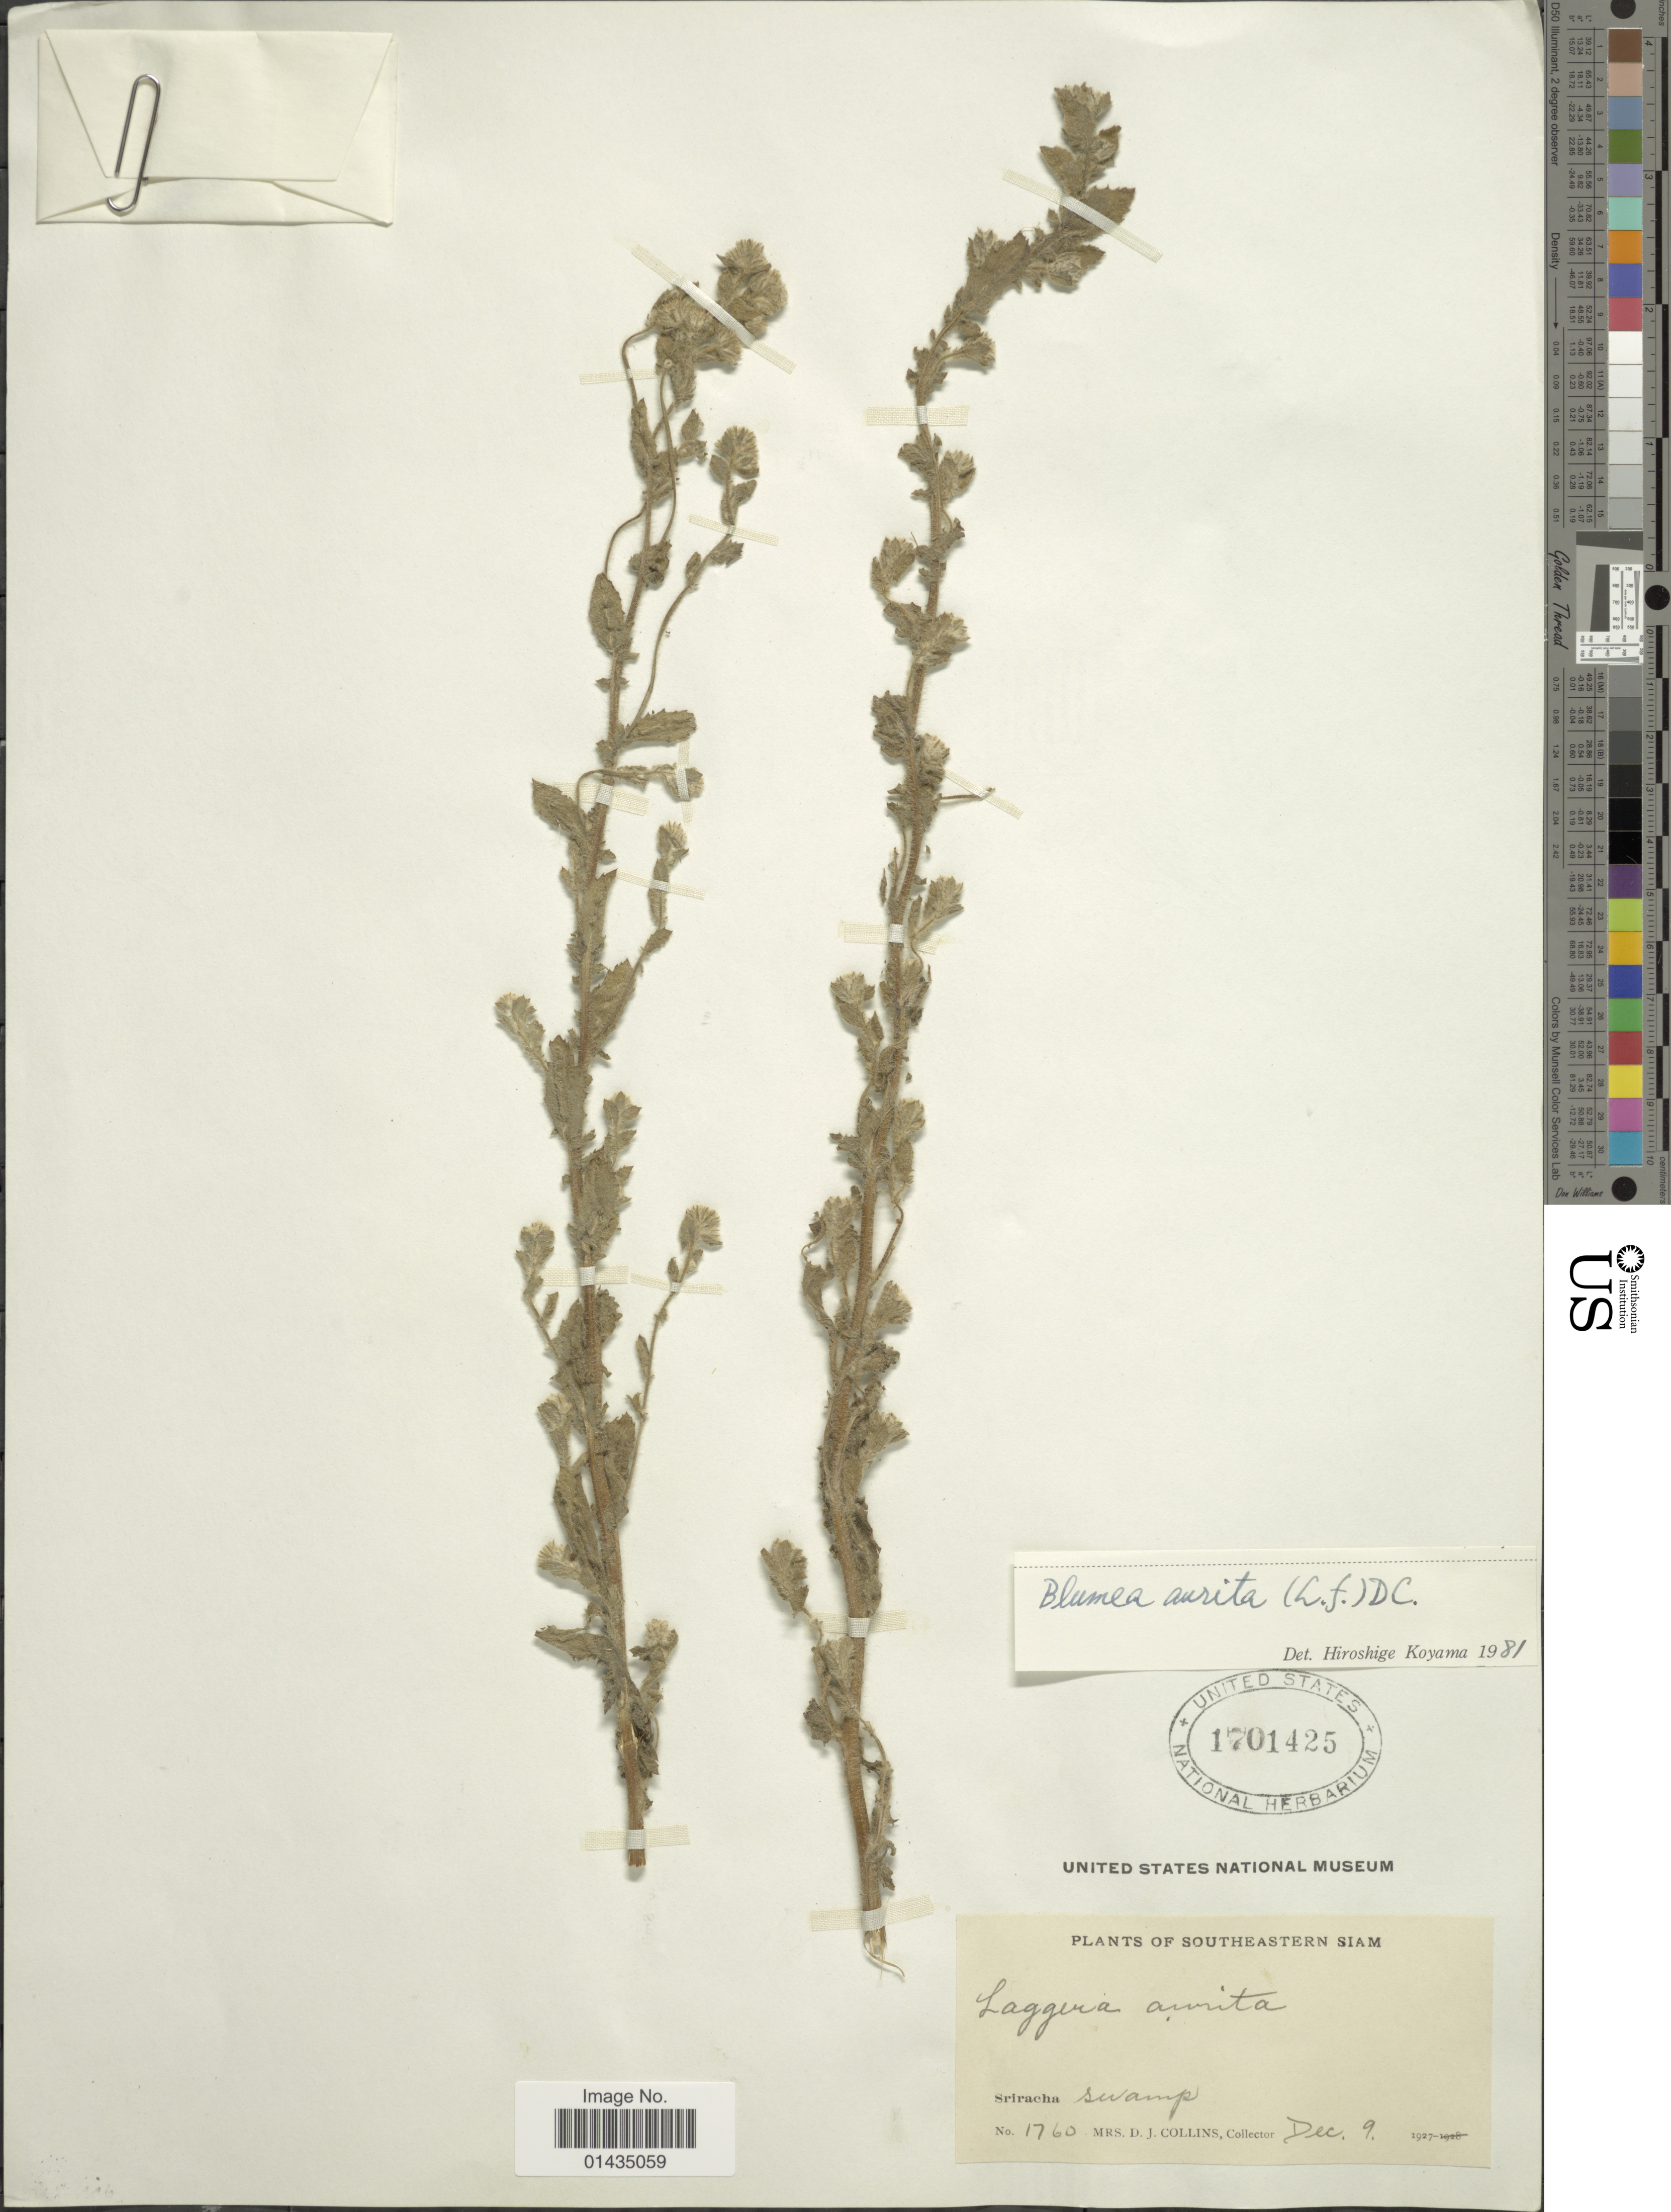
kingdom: Plantae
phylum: Tracheophyta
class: Magnoliopsida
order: Asterales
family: Asteraceae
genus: Blumea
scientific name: Blumea aurita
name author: (L. f.) DC.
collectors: Mrs. D. J. Collins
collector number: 1760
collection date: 1927-12-09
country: Thailand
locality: Southeastern Siam, Sriracha swamp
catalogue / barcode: US 1701425